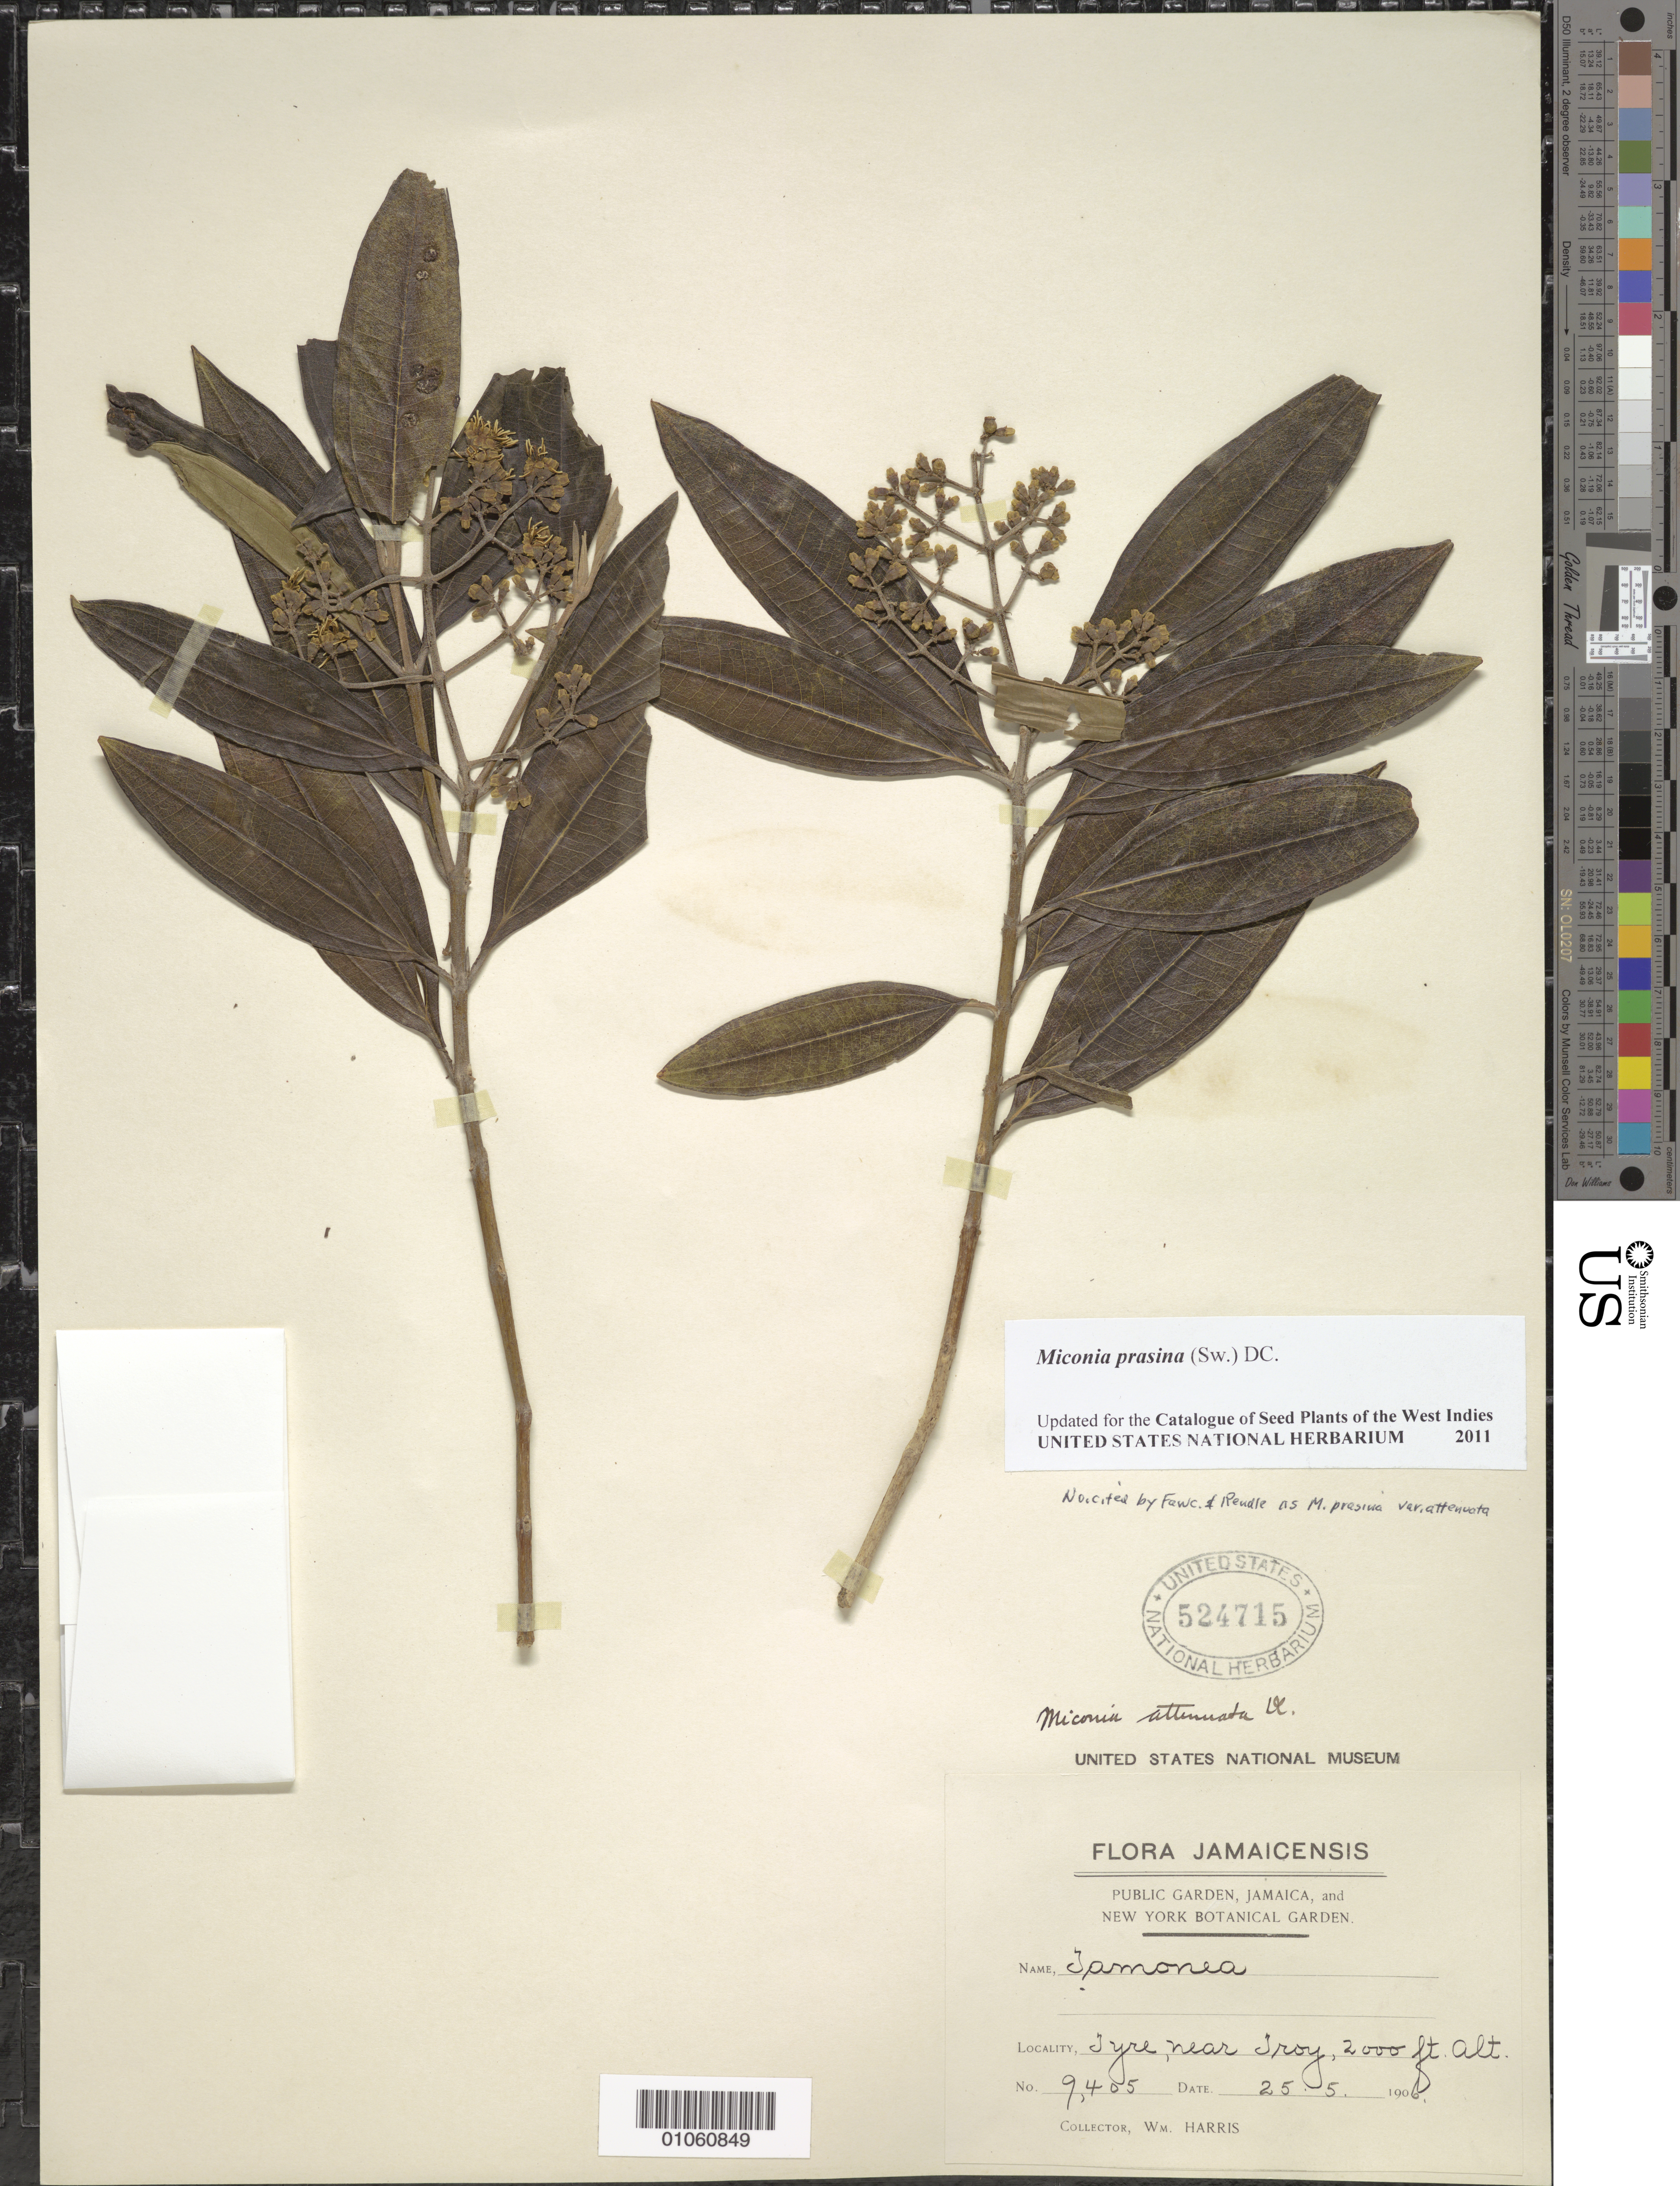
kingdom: Plantae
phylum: Tracheophyta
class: Magnoliopsida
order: Myrtales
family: Melastomataceae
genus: Miconia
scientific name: Miconia prasina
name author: (Sw.) DC.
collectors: W. Harris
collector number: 9405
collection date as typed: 25 May 1906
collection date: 1906-05-25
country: Jamaica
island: Jamaica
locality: Tyre, near Troy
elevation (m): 610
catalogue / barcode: US 524715